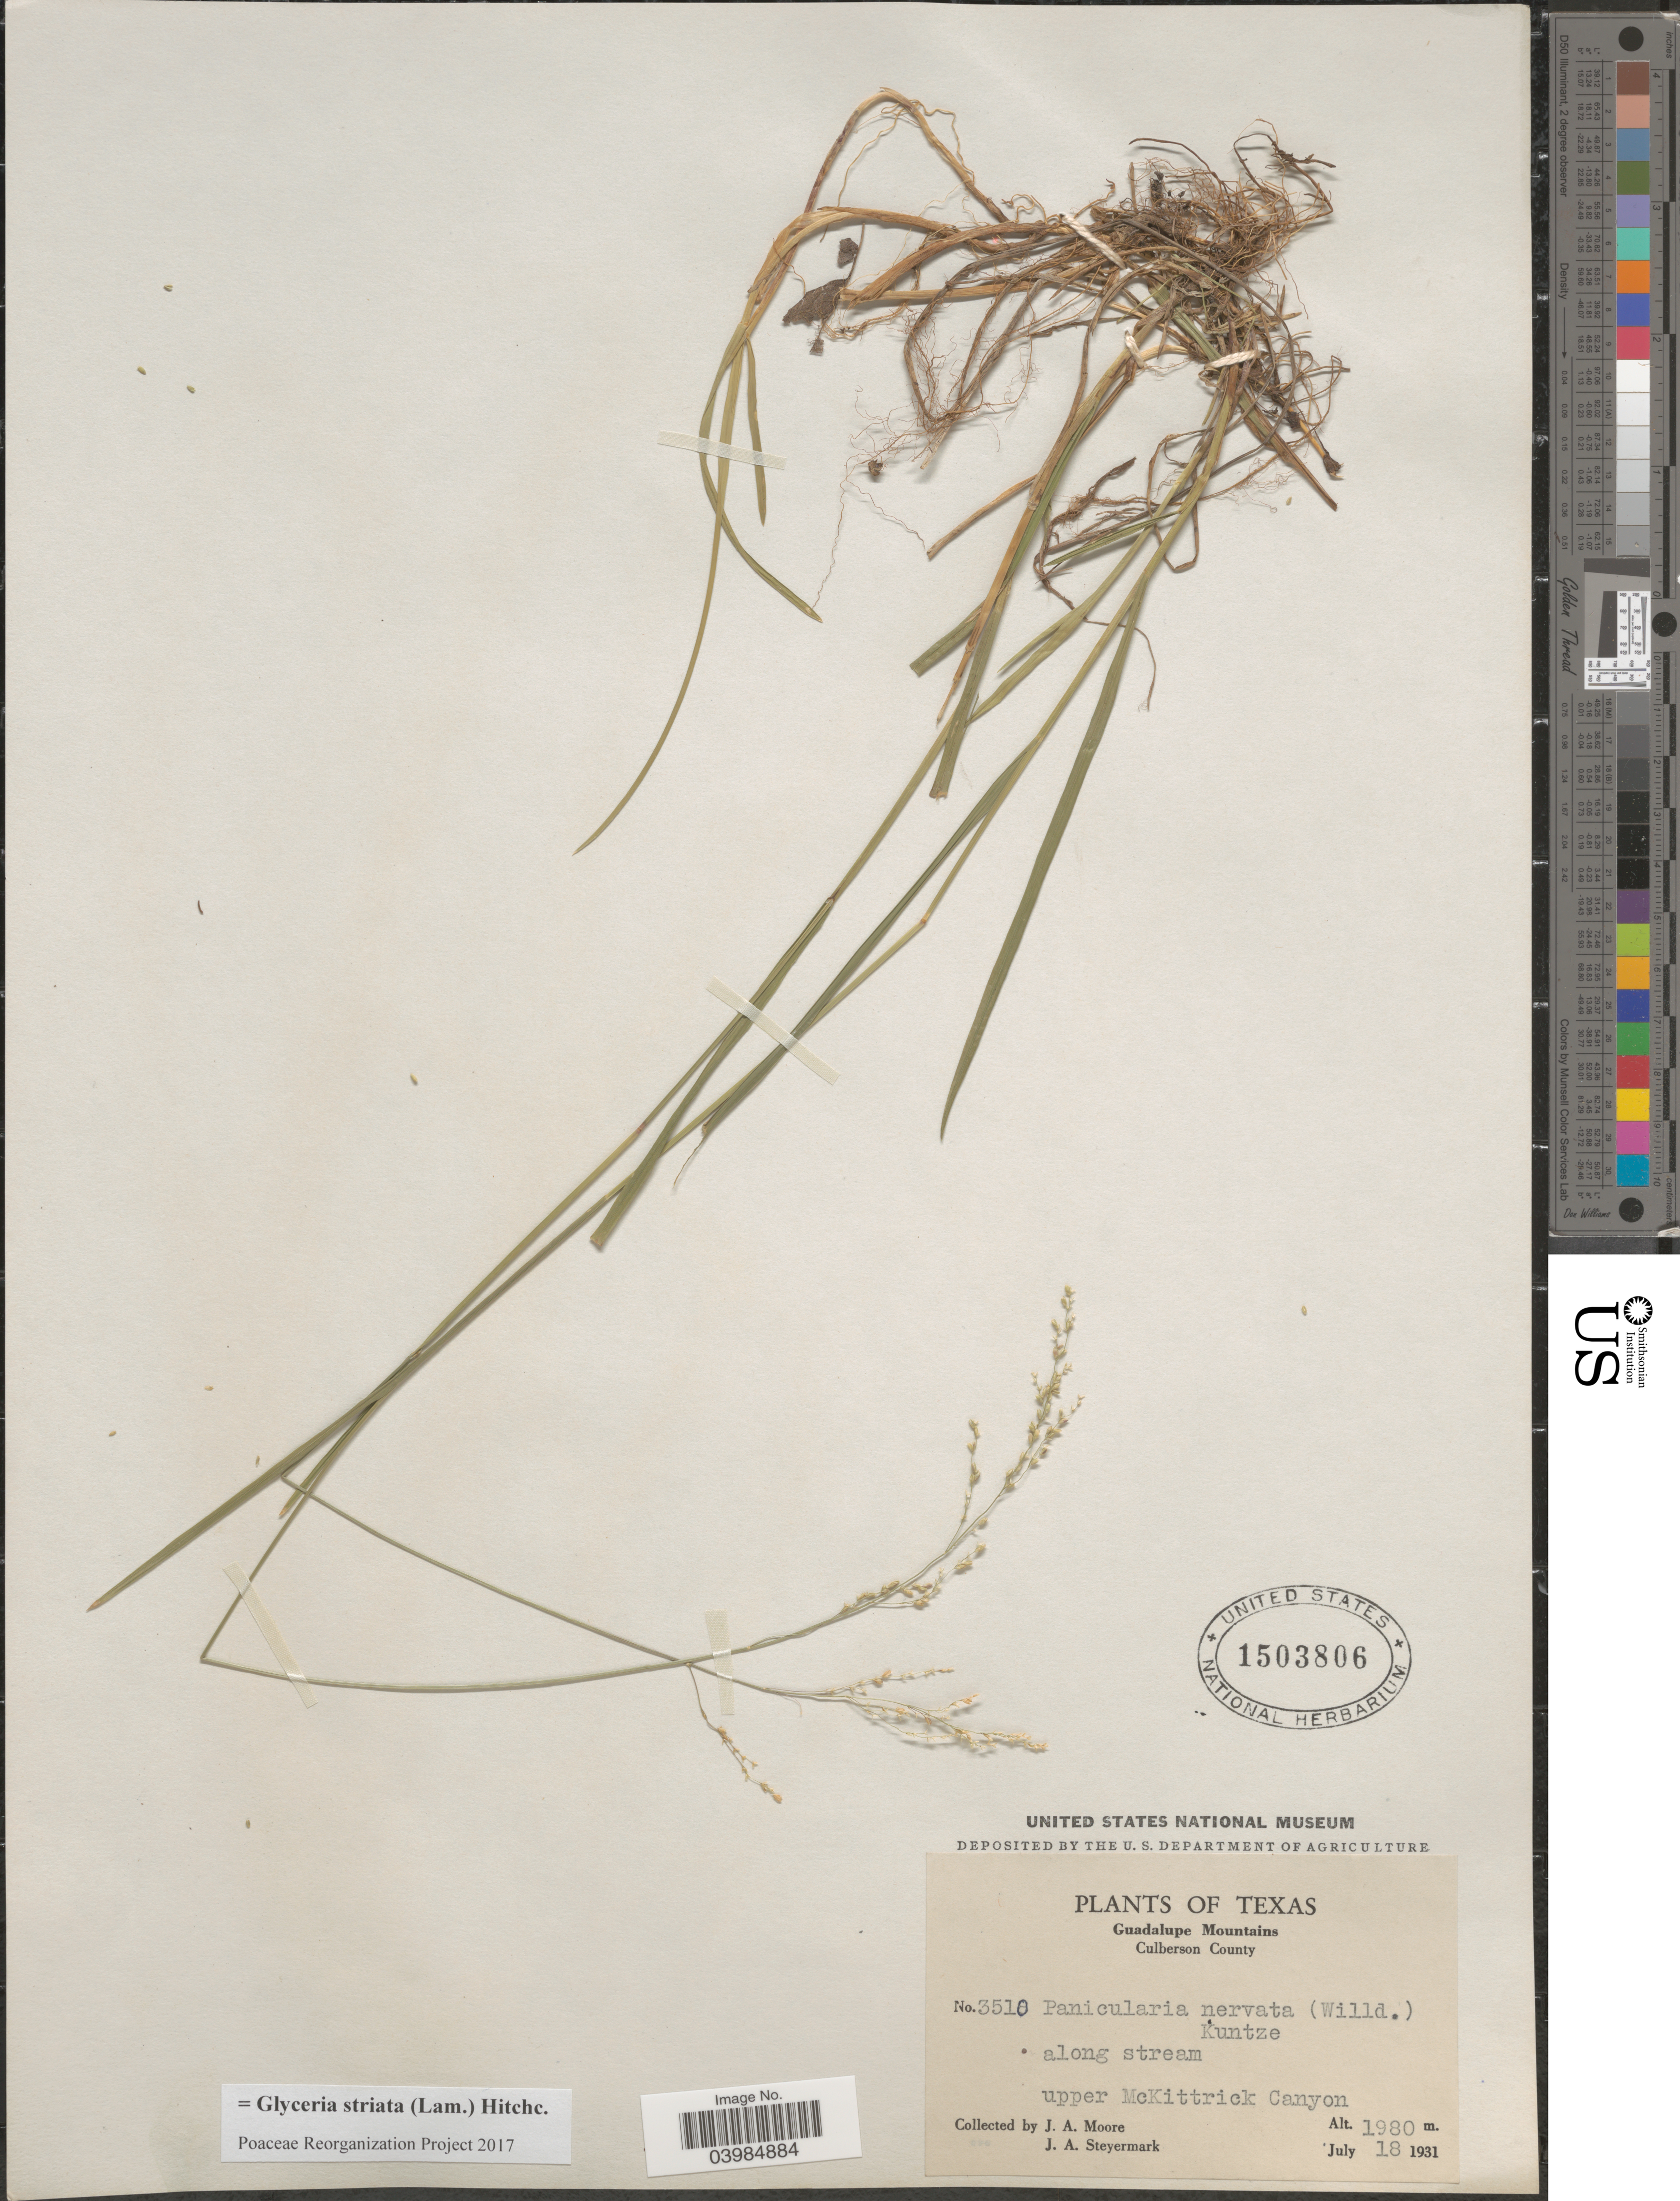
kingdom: Plantae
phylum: Tracheophyta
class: Liliopsida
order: Poales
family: Poaceae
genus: Glyceria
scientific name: Glyceria striata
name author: (Lam.) Hitchc.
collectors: J. A. Moore & J. Steyermark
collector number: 3510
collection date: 1931-07-18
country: United States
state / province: Texas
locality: Guadalupe Mountains. Culberson County. Upper McKittrick Canyon.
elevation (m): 1980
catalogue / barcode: US 1503806